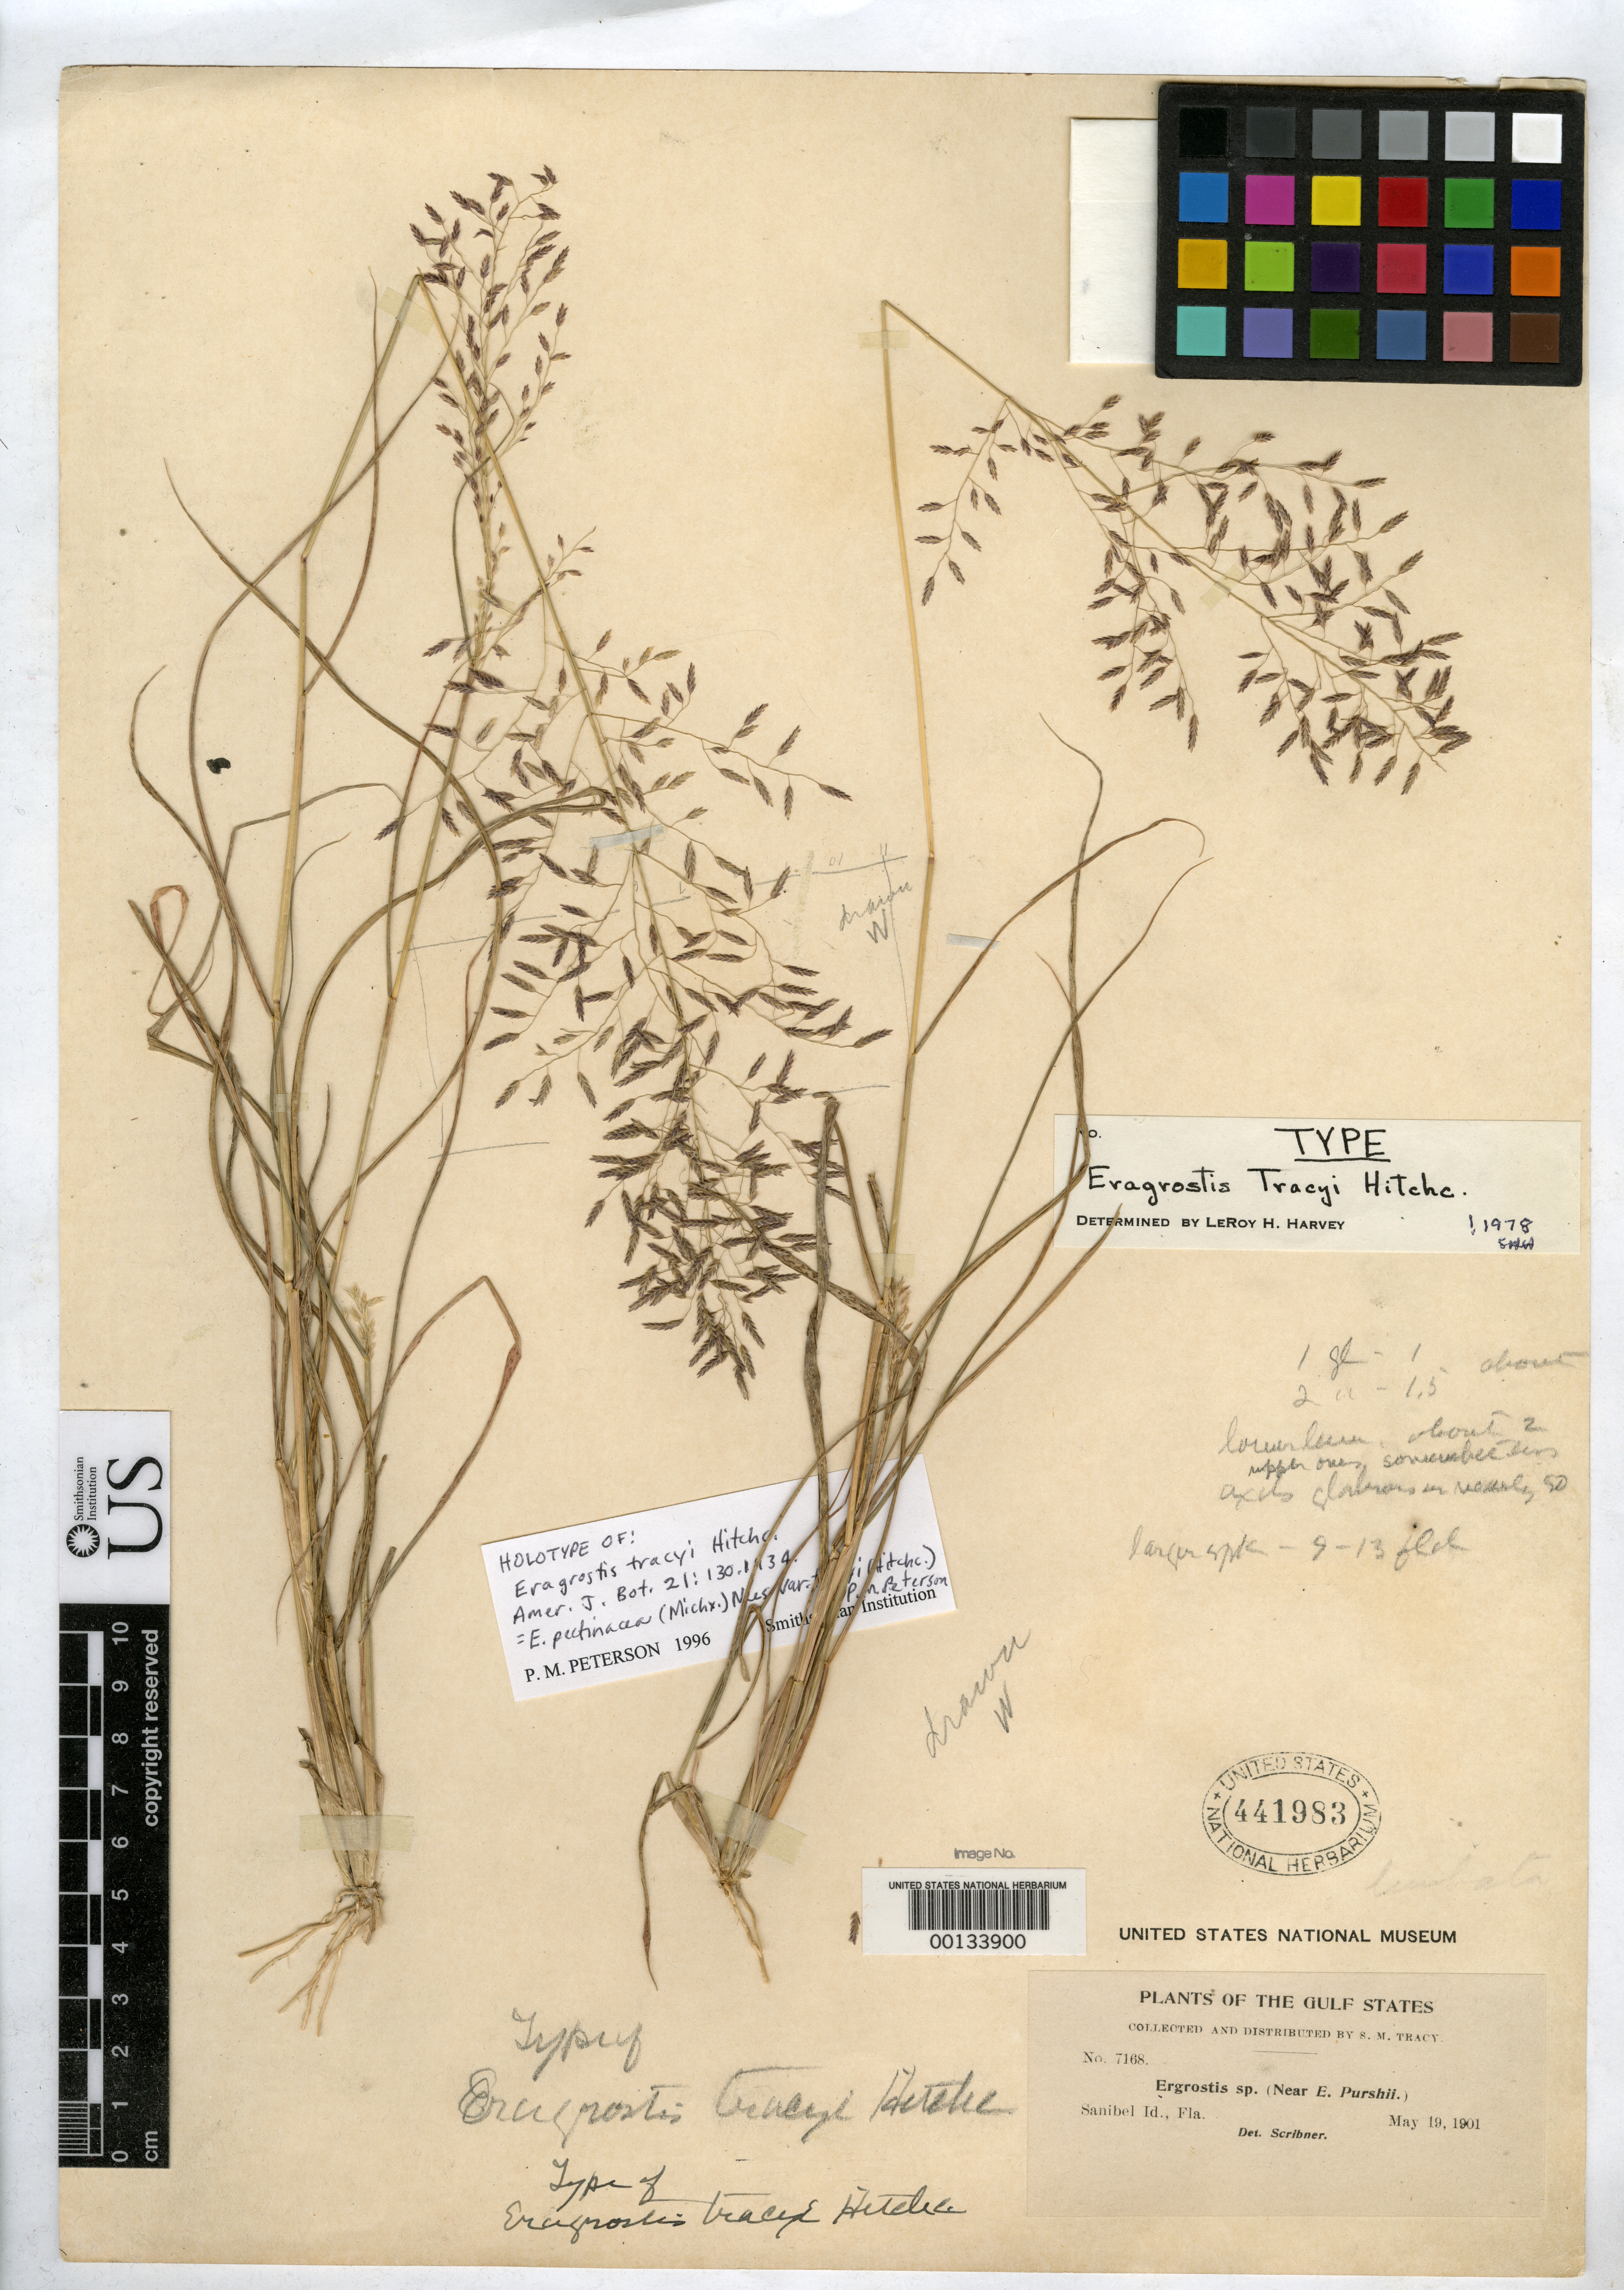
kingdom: Plantae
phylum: Tracheophyta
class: Liliopsida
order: Poales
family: Poaceae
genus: Eragrostis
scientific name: Eragrostis tracyi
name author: Hitchc.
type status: Holotype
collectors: S. M. Tracy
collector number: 7168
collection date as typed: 19 May 1901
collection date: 1901-05-19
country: United States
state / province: Florida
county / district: Lee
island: Sanibel Island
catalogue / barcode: US 441983